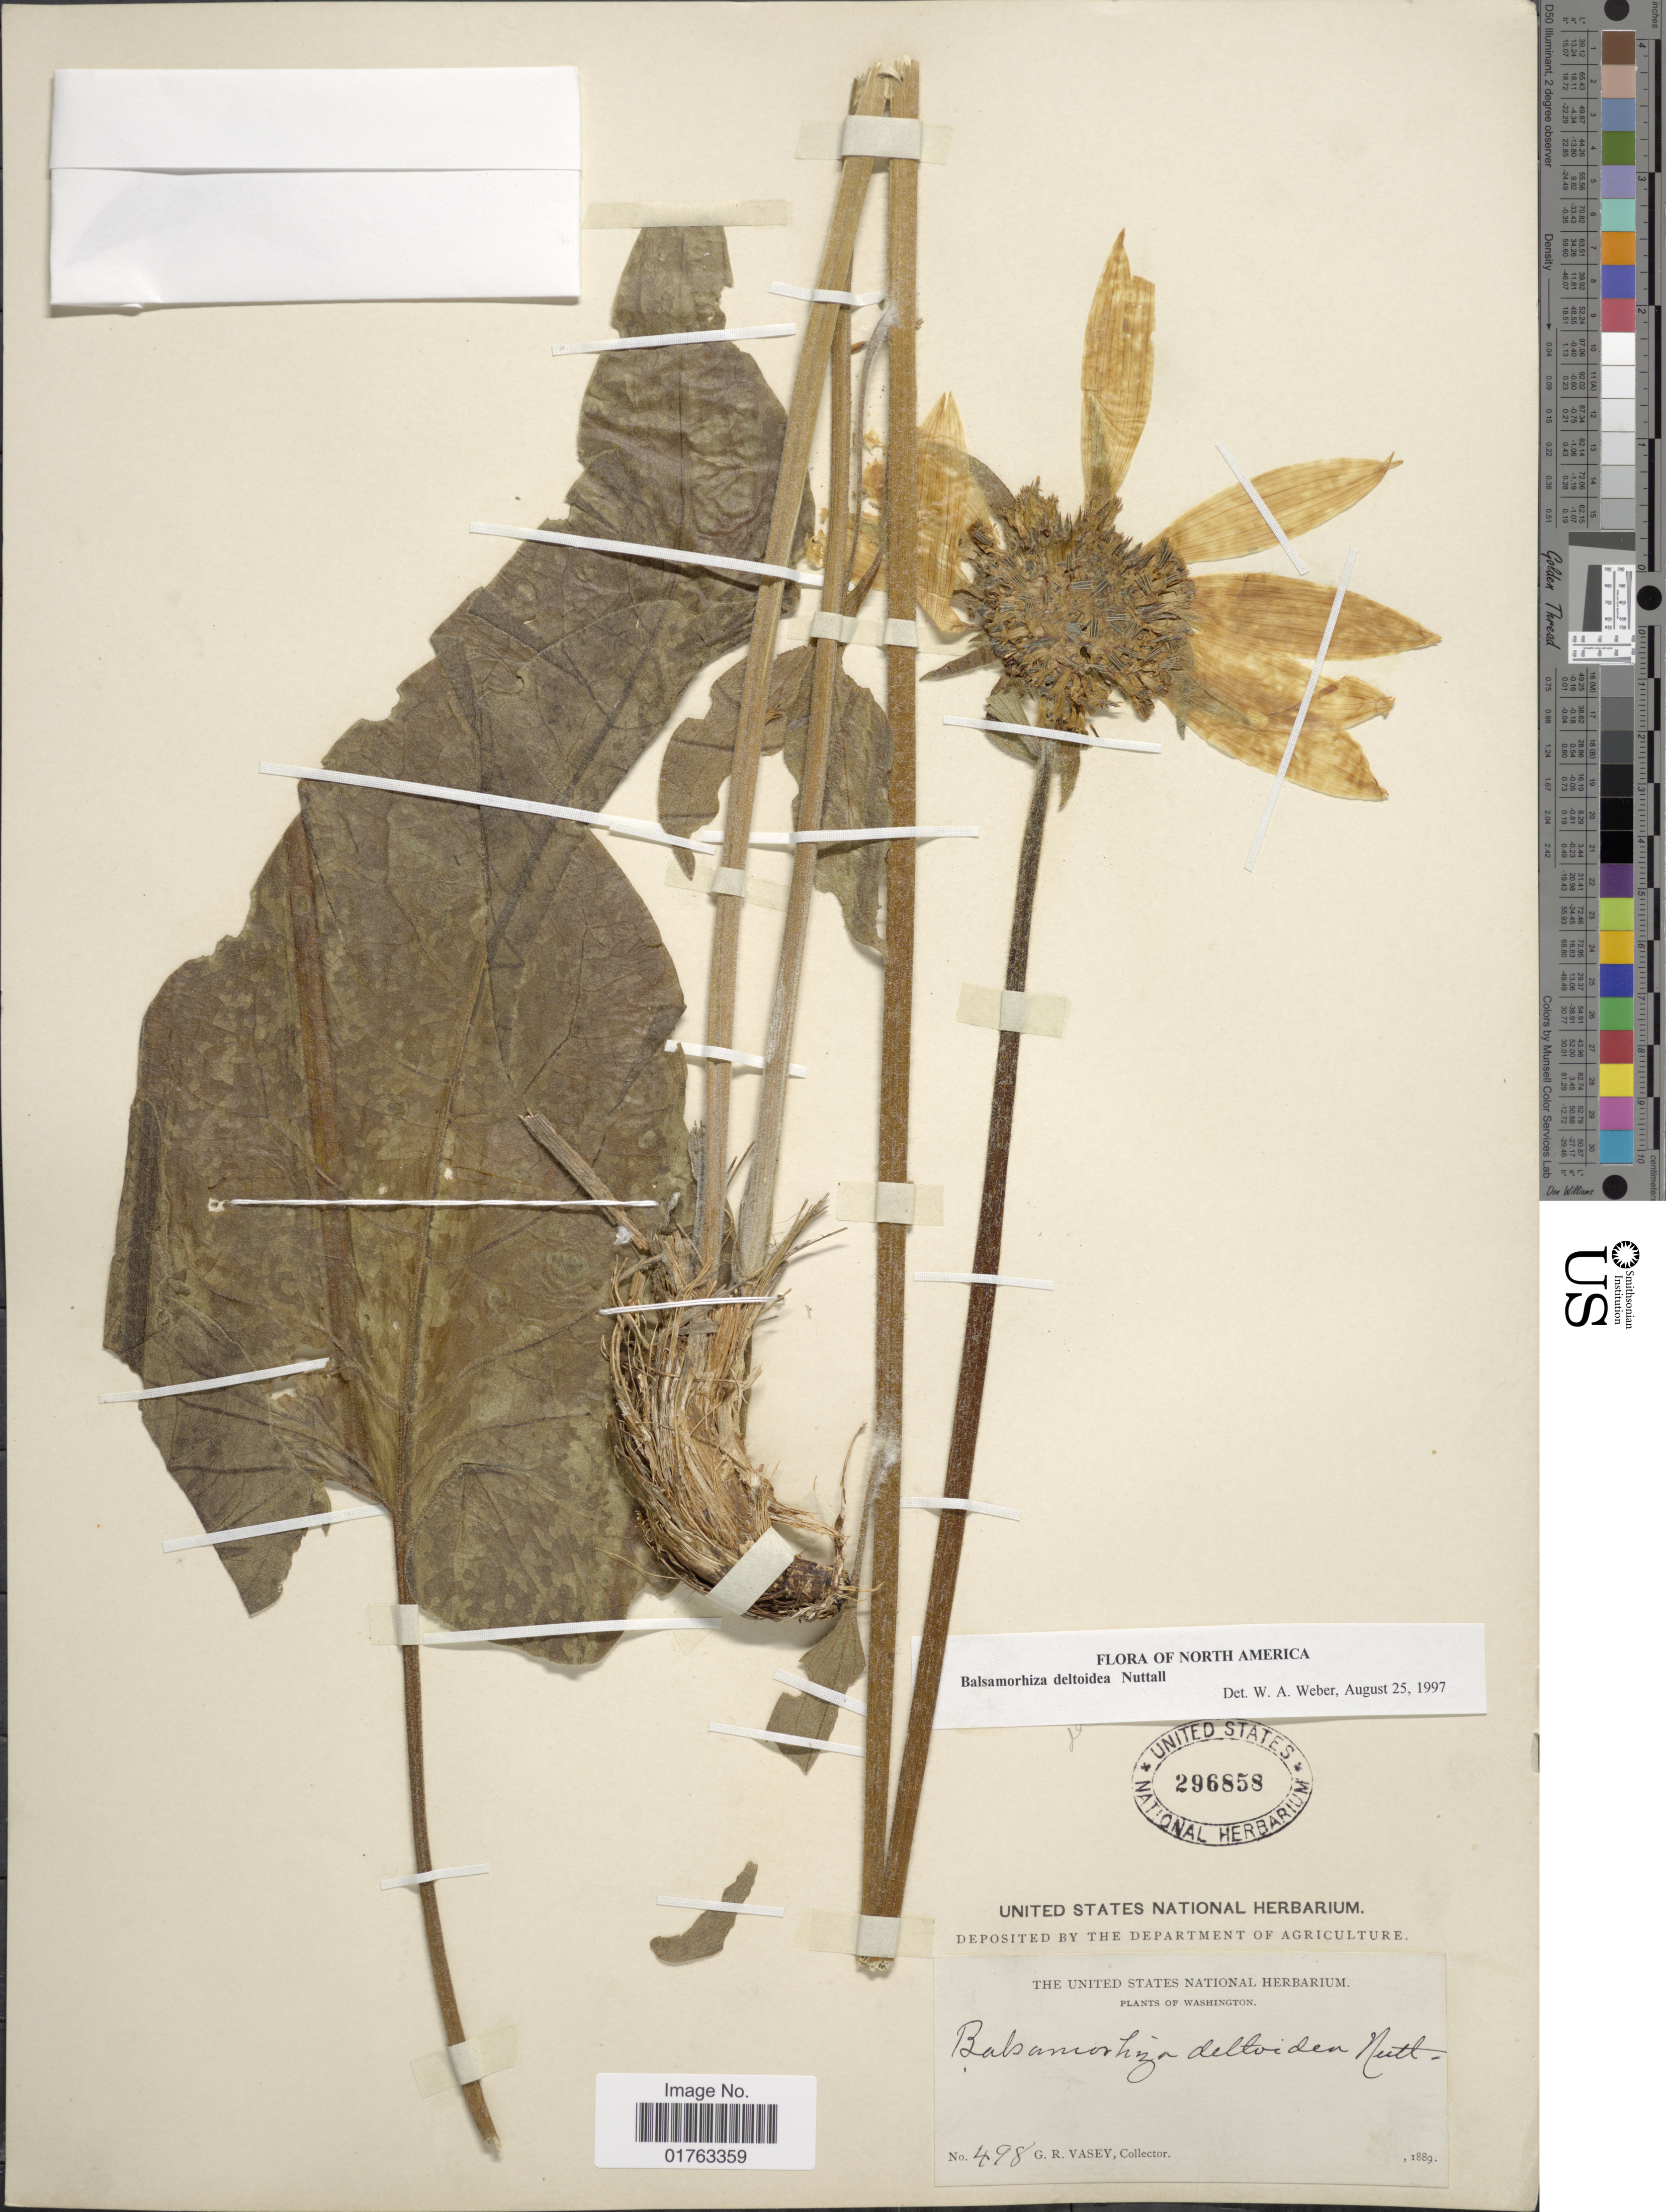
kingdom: Plantae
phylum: Tracheophyta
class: Magnoliopsida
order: Asterales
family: Asteraceae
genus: Balsamorhiza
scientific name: Balsamorhiza deltoidea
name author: Nutt.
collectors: G. R. Vasey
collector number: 498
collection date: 1889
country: United States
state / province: Washington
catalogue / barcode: US 296858